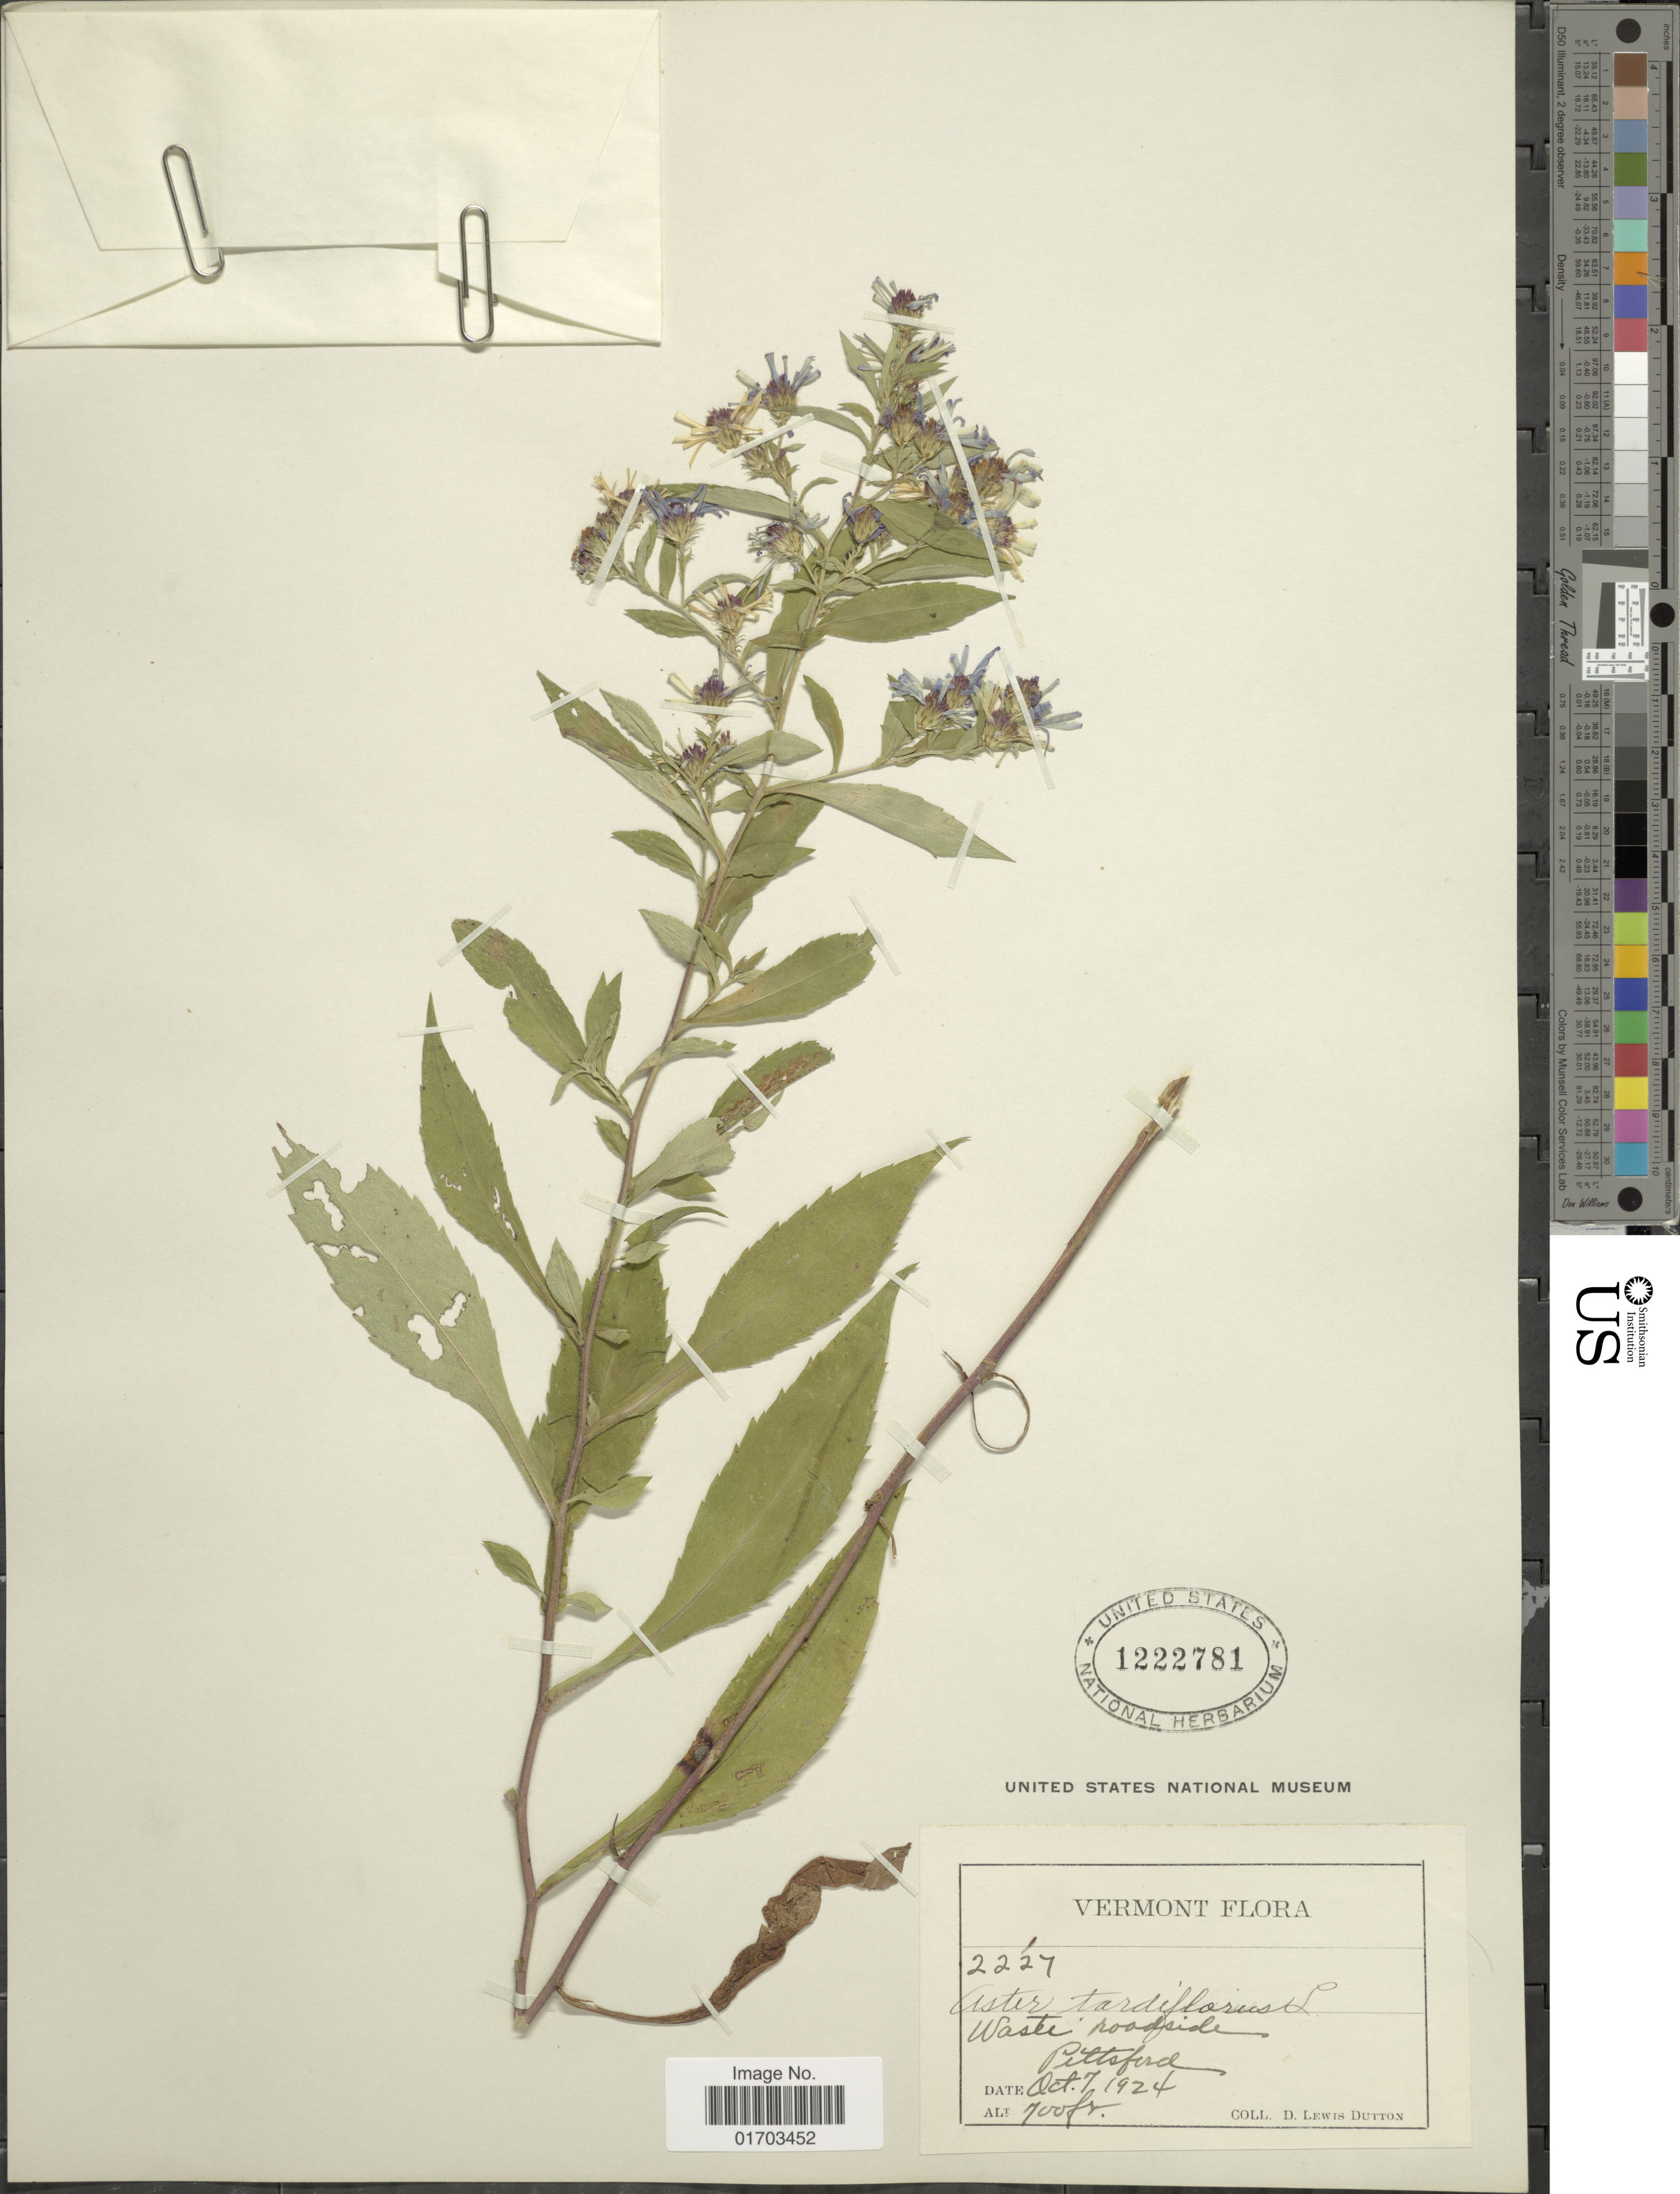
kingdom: Plantae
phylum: Tracheophyta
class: Magnoliopsida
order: Asterales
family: Asteraceae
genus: Symphyotrichum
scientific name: Symphyotrichum x tardiflorum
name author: (L.) Greuter et al.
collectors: D. Dutton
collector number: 2227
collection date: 1924-10-07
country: United States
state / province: Vermont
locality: Waste roadside, Pittsford.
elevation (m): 213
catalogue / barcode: US 1222781